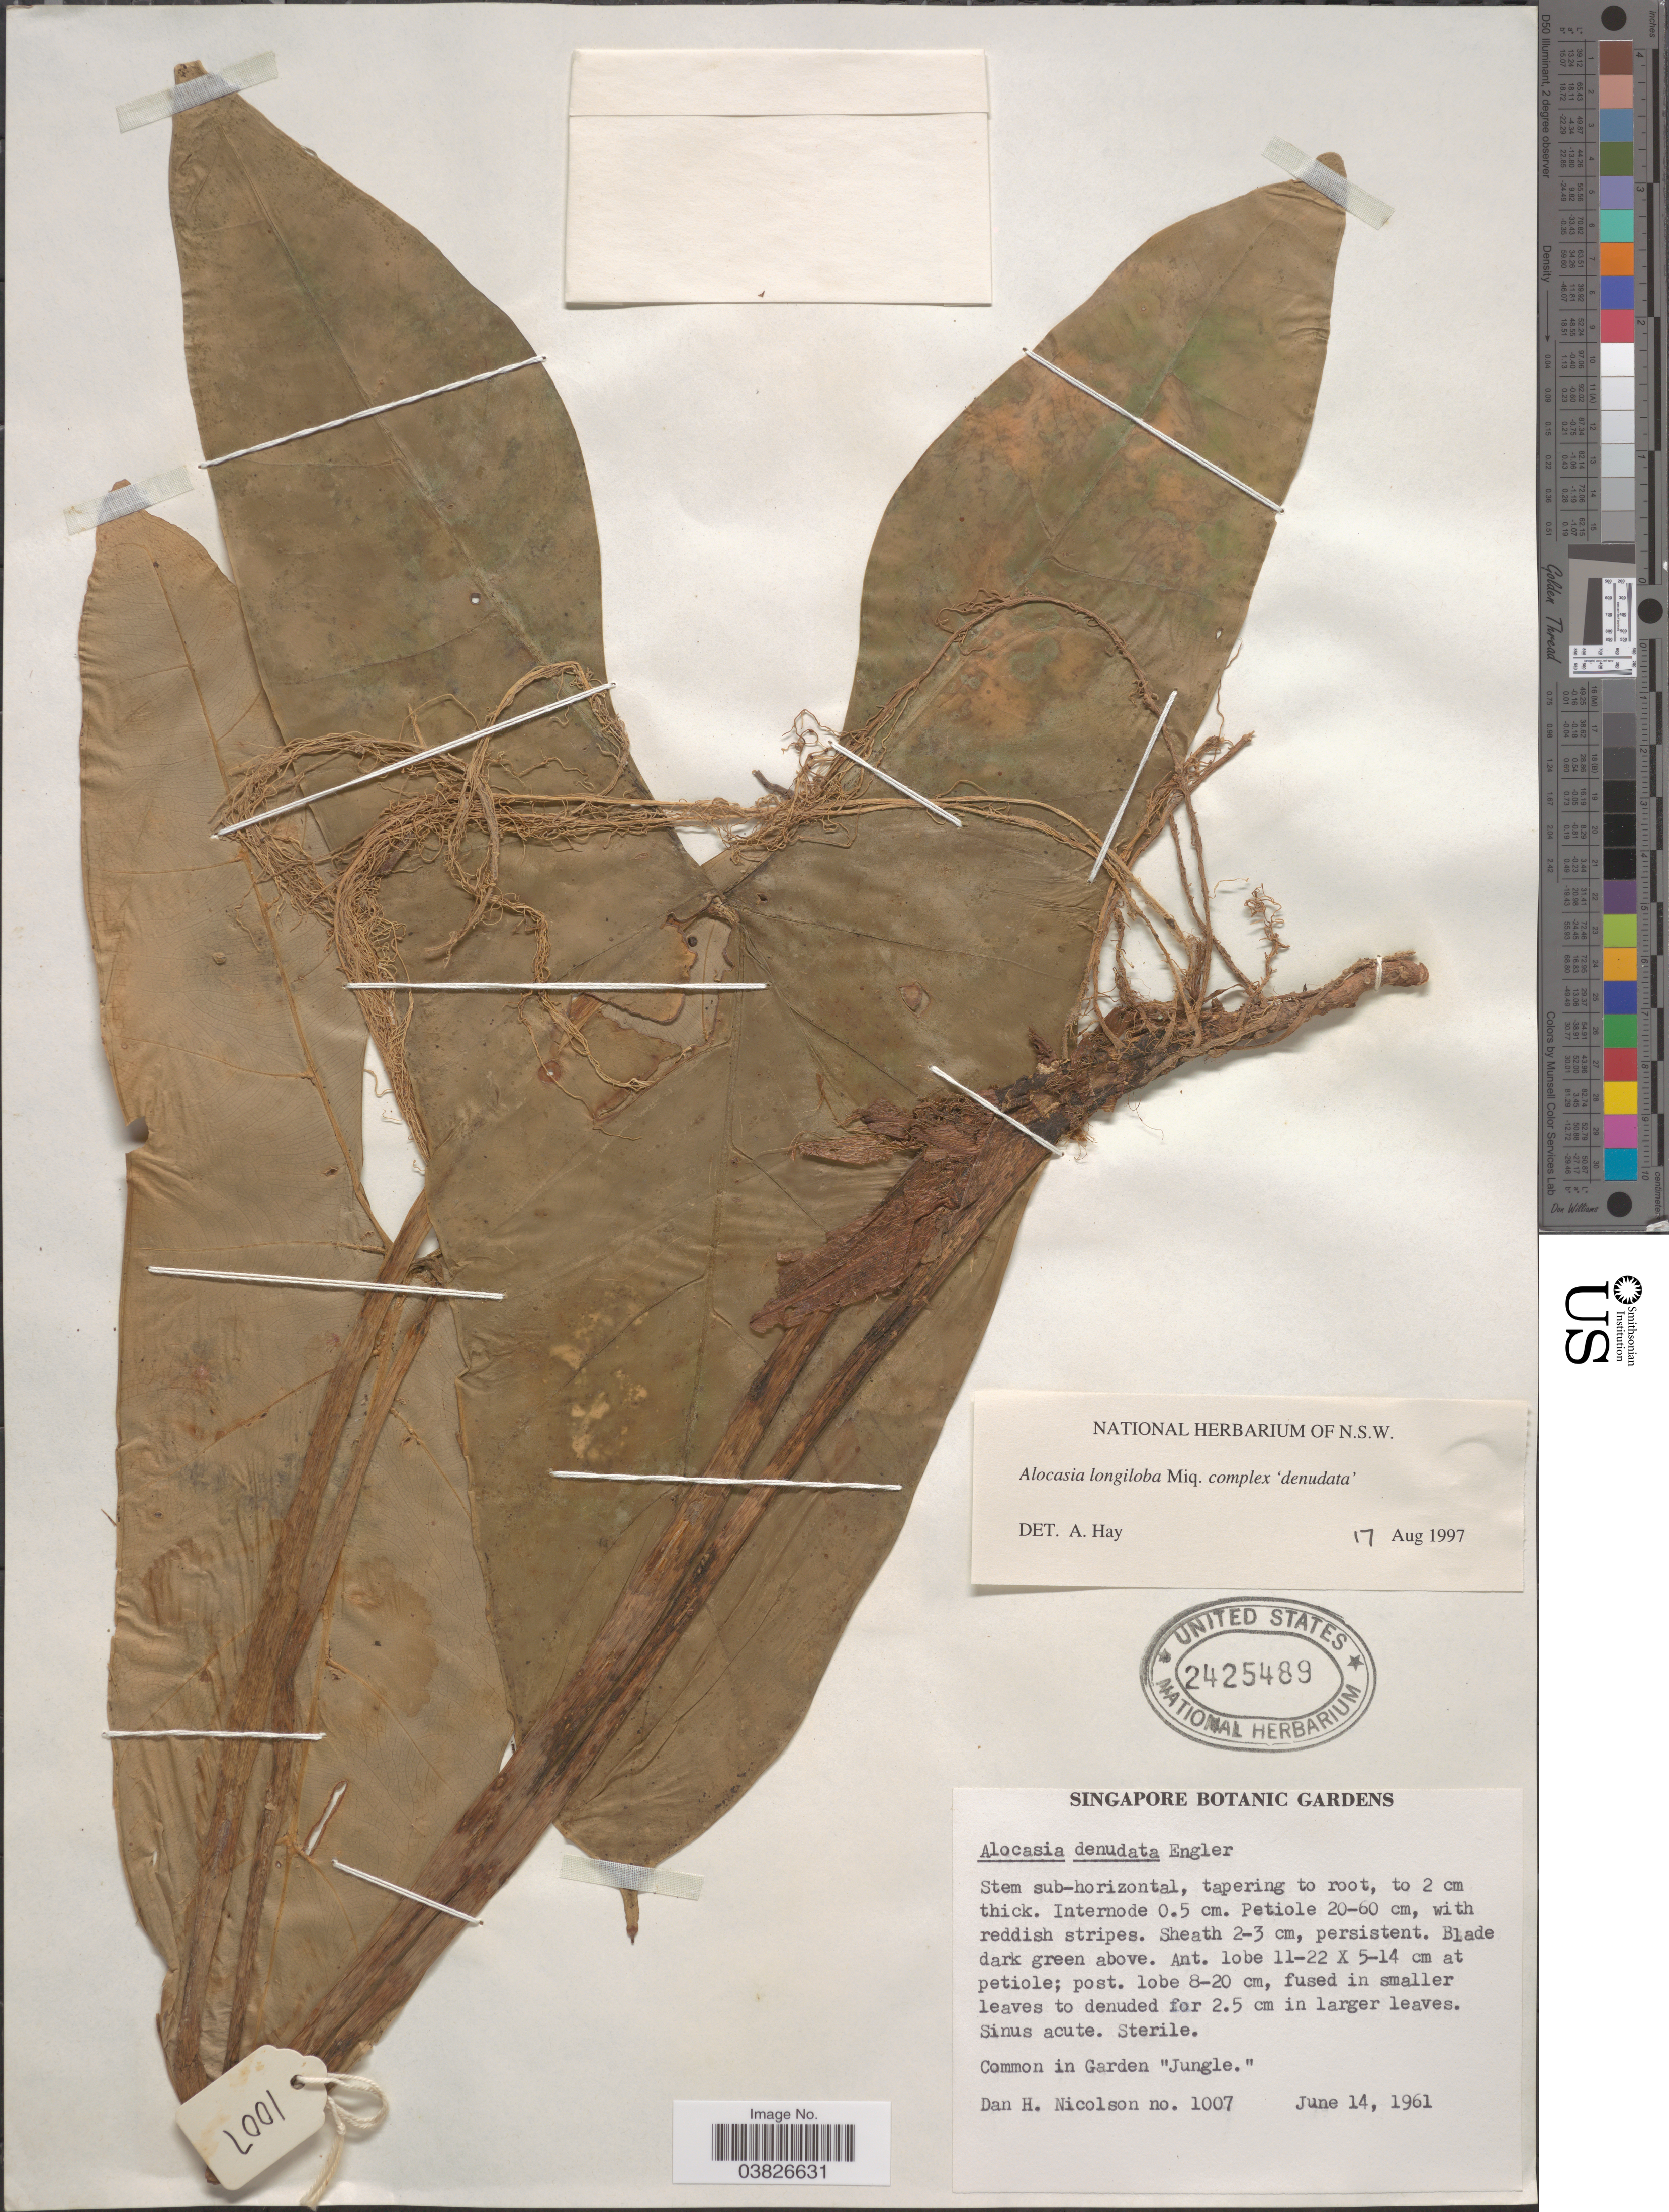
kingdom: Plantae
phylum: Tracheophyta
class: Liliopsida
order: Alismatales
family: Araceae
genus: Alocasia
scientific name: Alocasia longiloba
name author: Miq.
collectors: D. H. Nicolson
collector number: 1007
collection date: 1961-06-14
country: Singapore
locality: Singapore Botanic Gardens. In Garden "Jungle".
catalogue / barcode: US 2425489